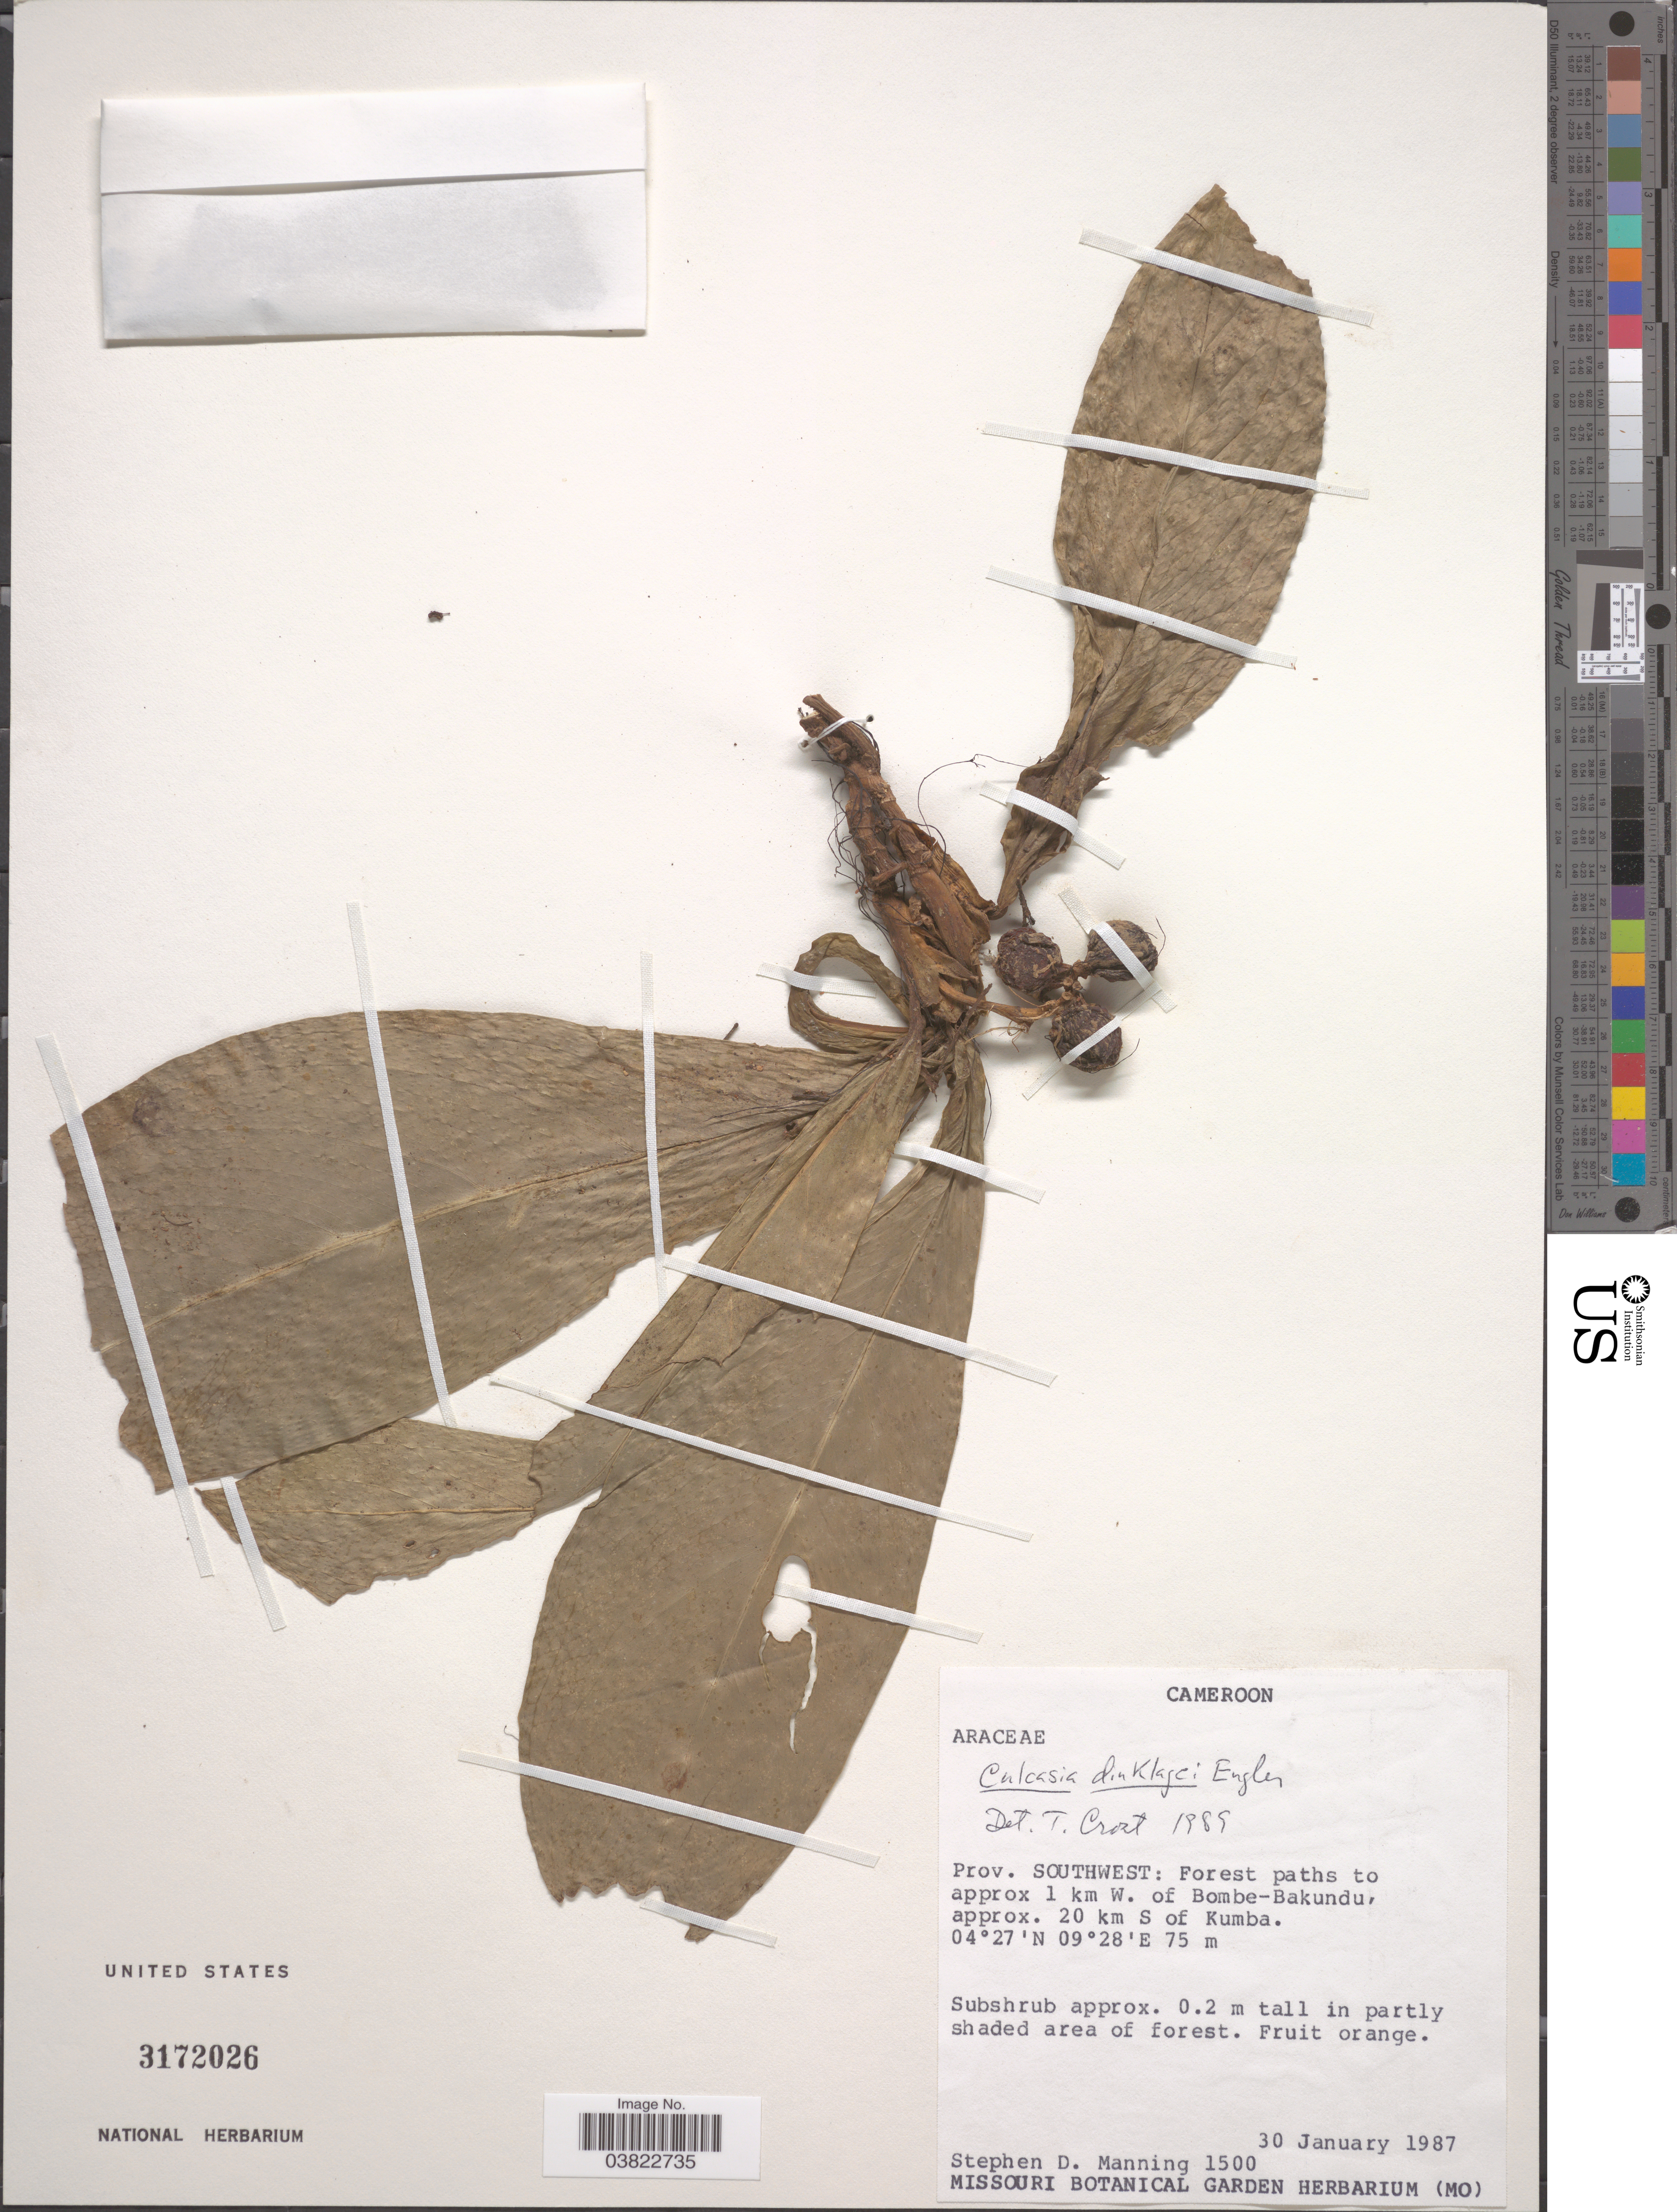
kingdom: Plantae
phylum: Tracheophyta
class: Liliopsida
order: Alismatales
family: Araceae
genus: Culcasia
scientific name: Culcasia dinklagei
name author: Engl.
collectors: S. Manning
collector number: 1500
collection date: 1987-01-30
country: Cameroon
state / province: Sud-Ouest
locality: Prov. Southwest: Forest paths to approx 1 km W. of Bombe-Bakundu, approx. 20 km S of Kumba.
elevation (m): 75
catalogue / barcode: US 3172026